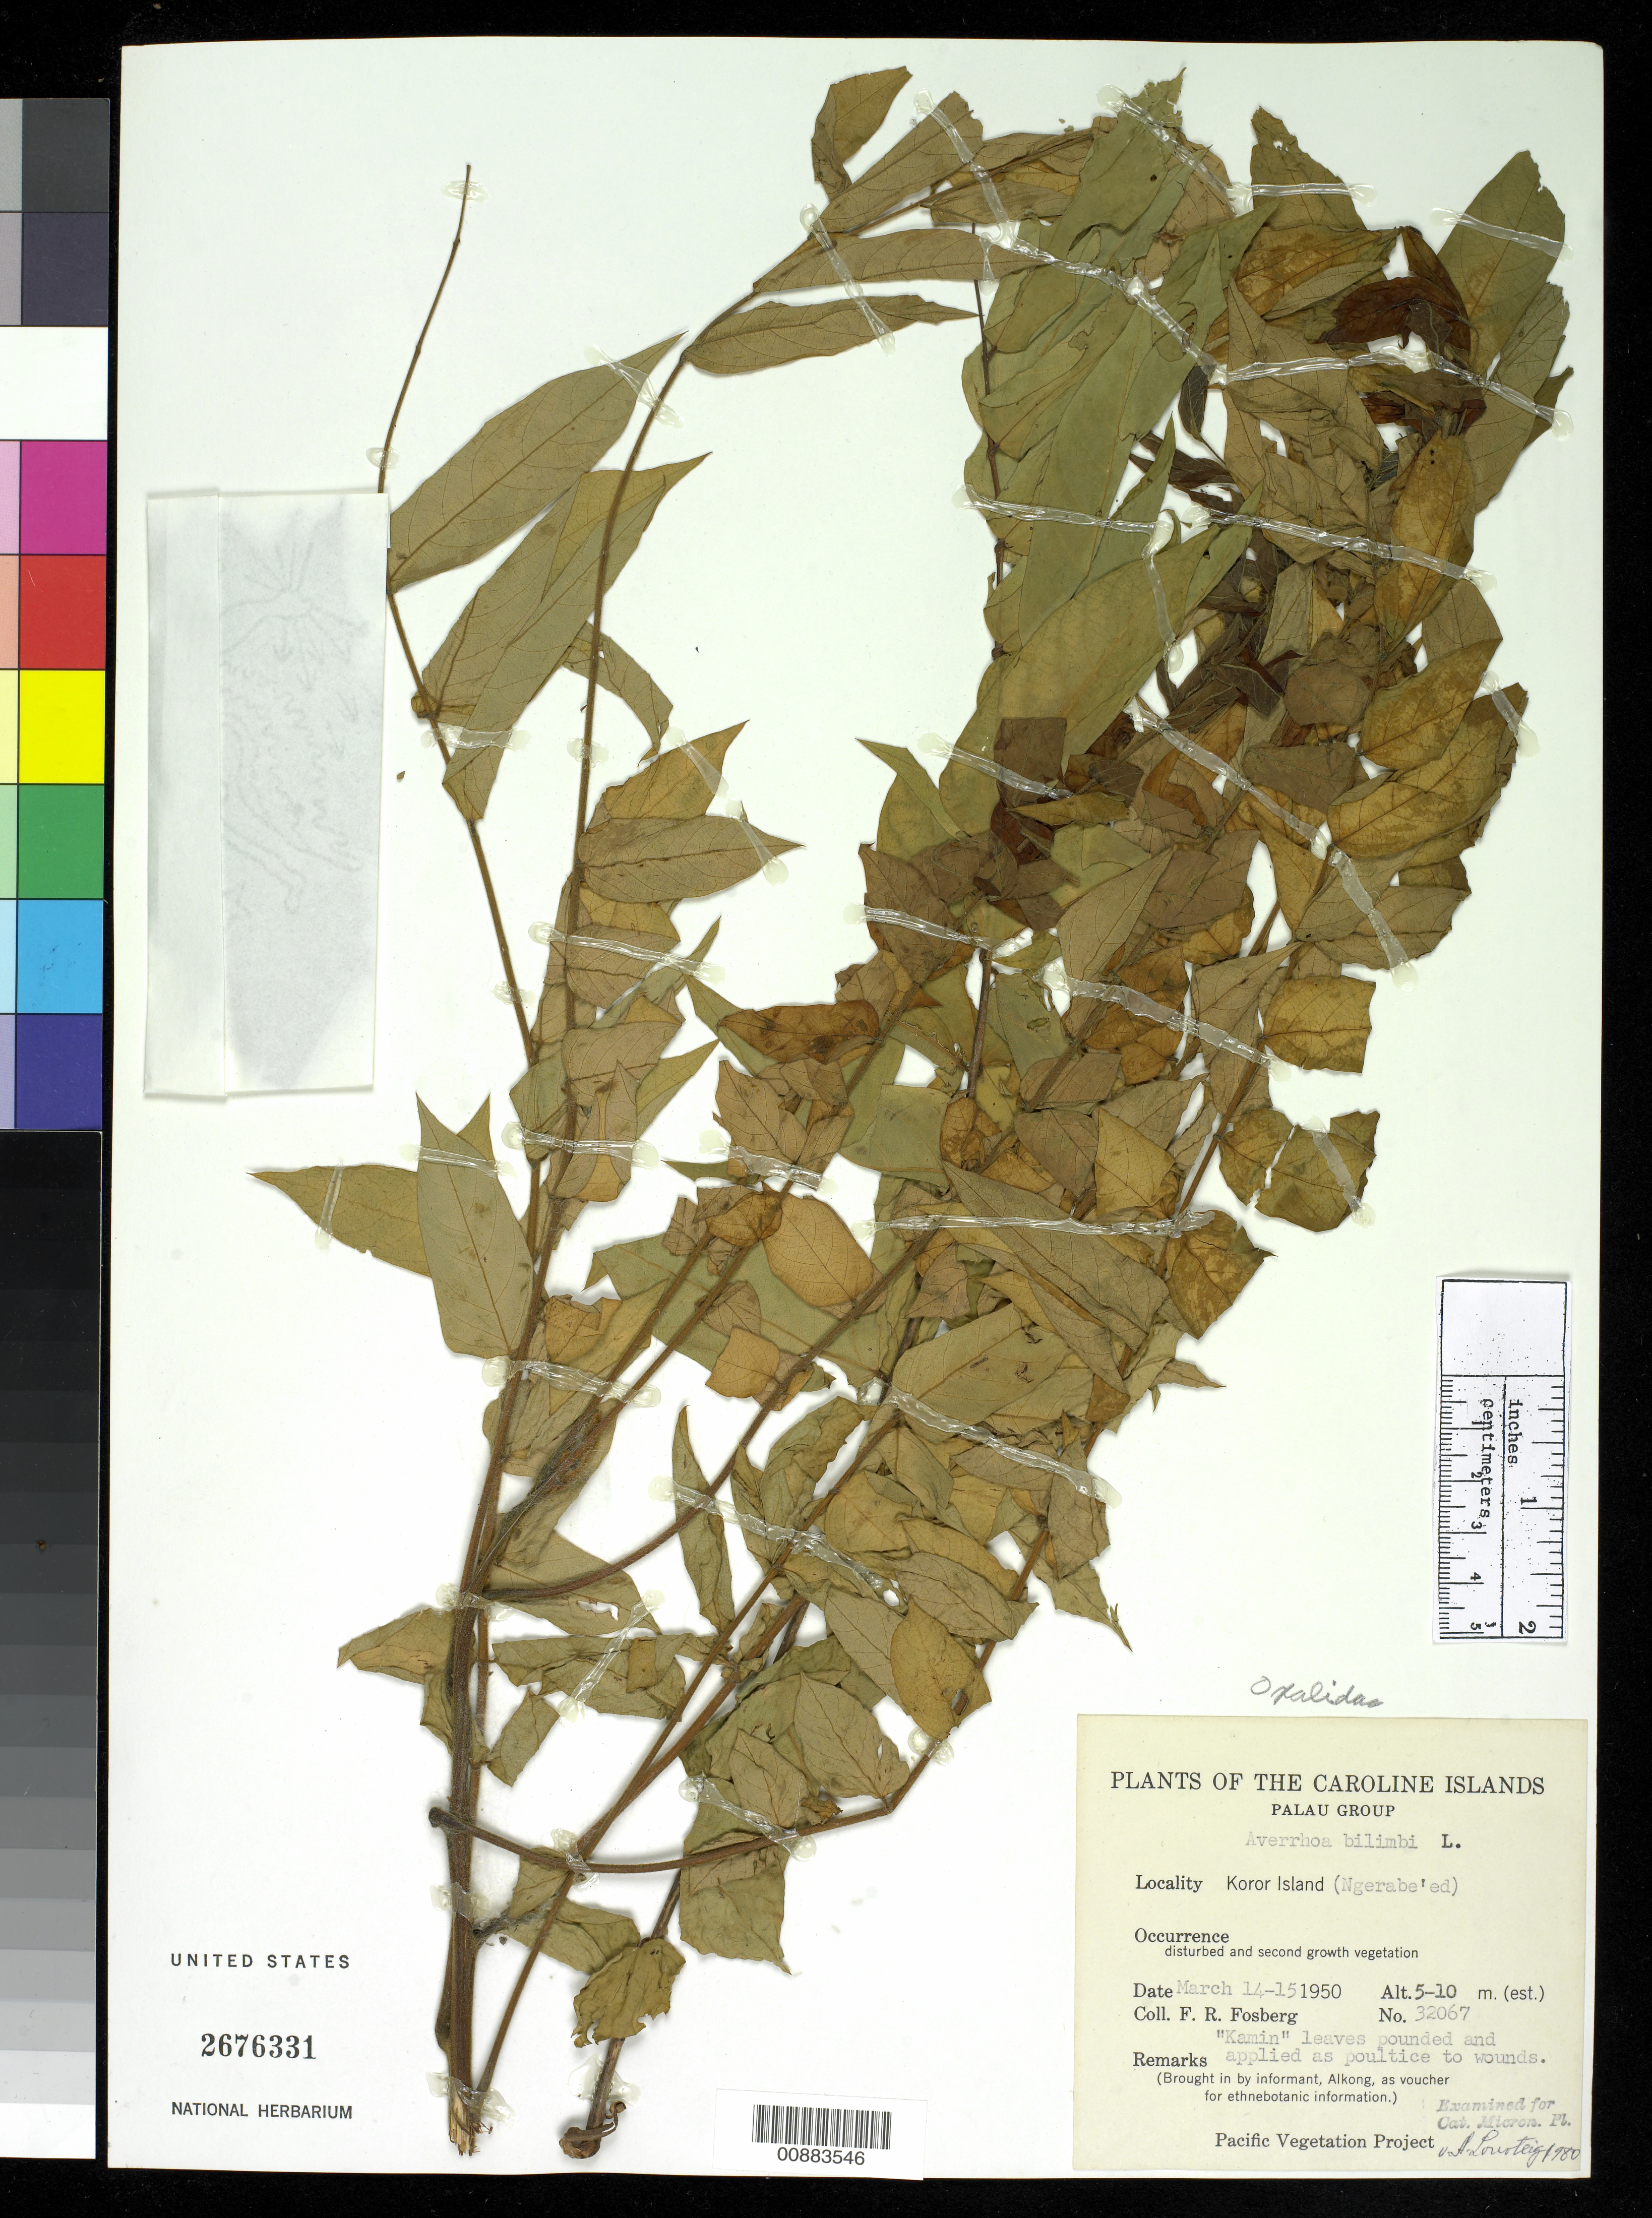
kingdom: Plantae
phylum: Tracheophyta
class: Magnoliopsida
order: Oxalidales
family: Oxalidaceae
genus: Averrhoa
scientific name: Averrhoa bilimbi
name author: L.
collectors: F. R. Fosberg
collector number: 32067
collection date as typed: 14 Mar 1950 to 15 Mar 1950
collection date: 1950-03-14/1950-03-15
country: Palau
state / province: Koror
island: Oreor (Koror)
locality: Ngerabe'ed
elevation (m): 5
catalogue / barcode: US 2676331